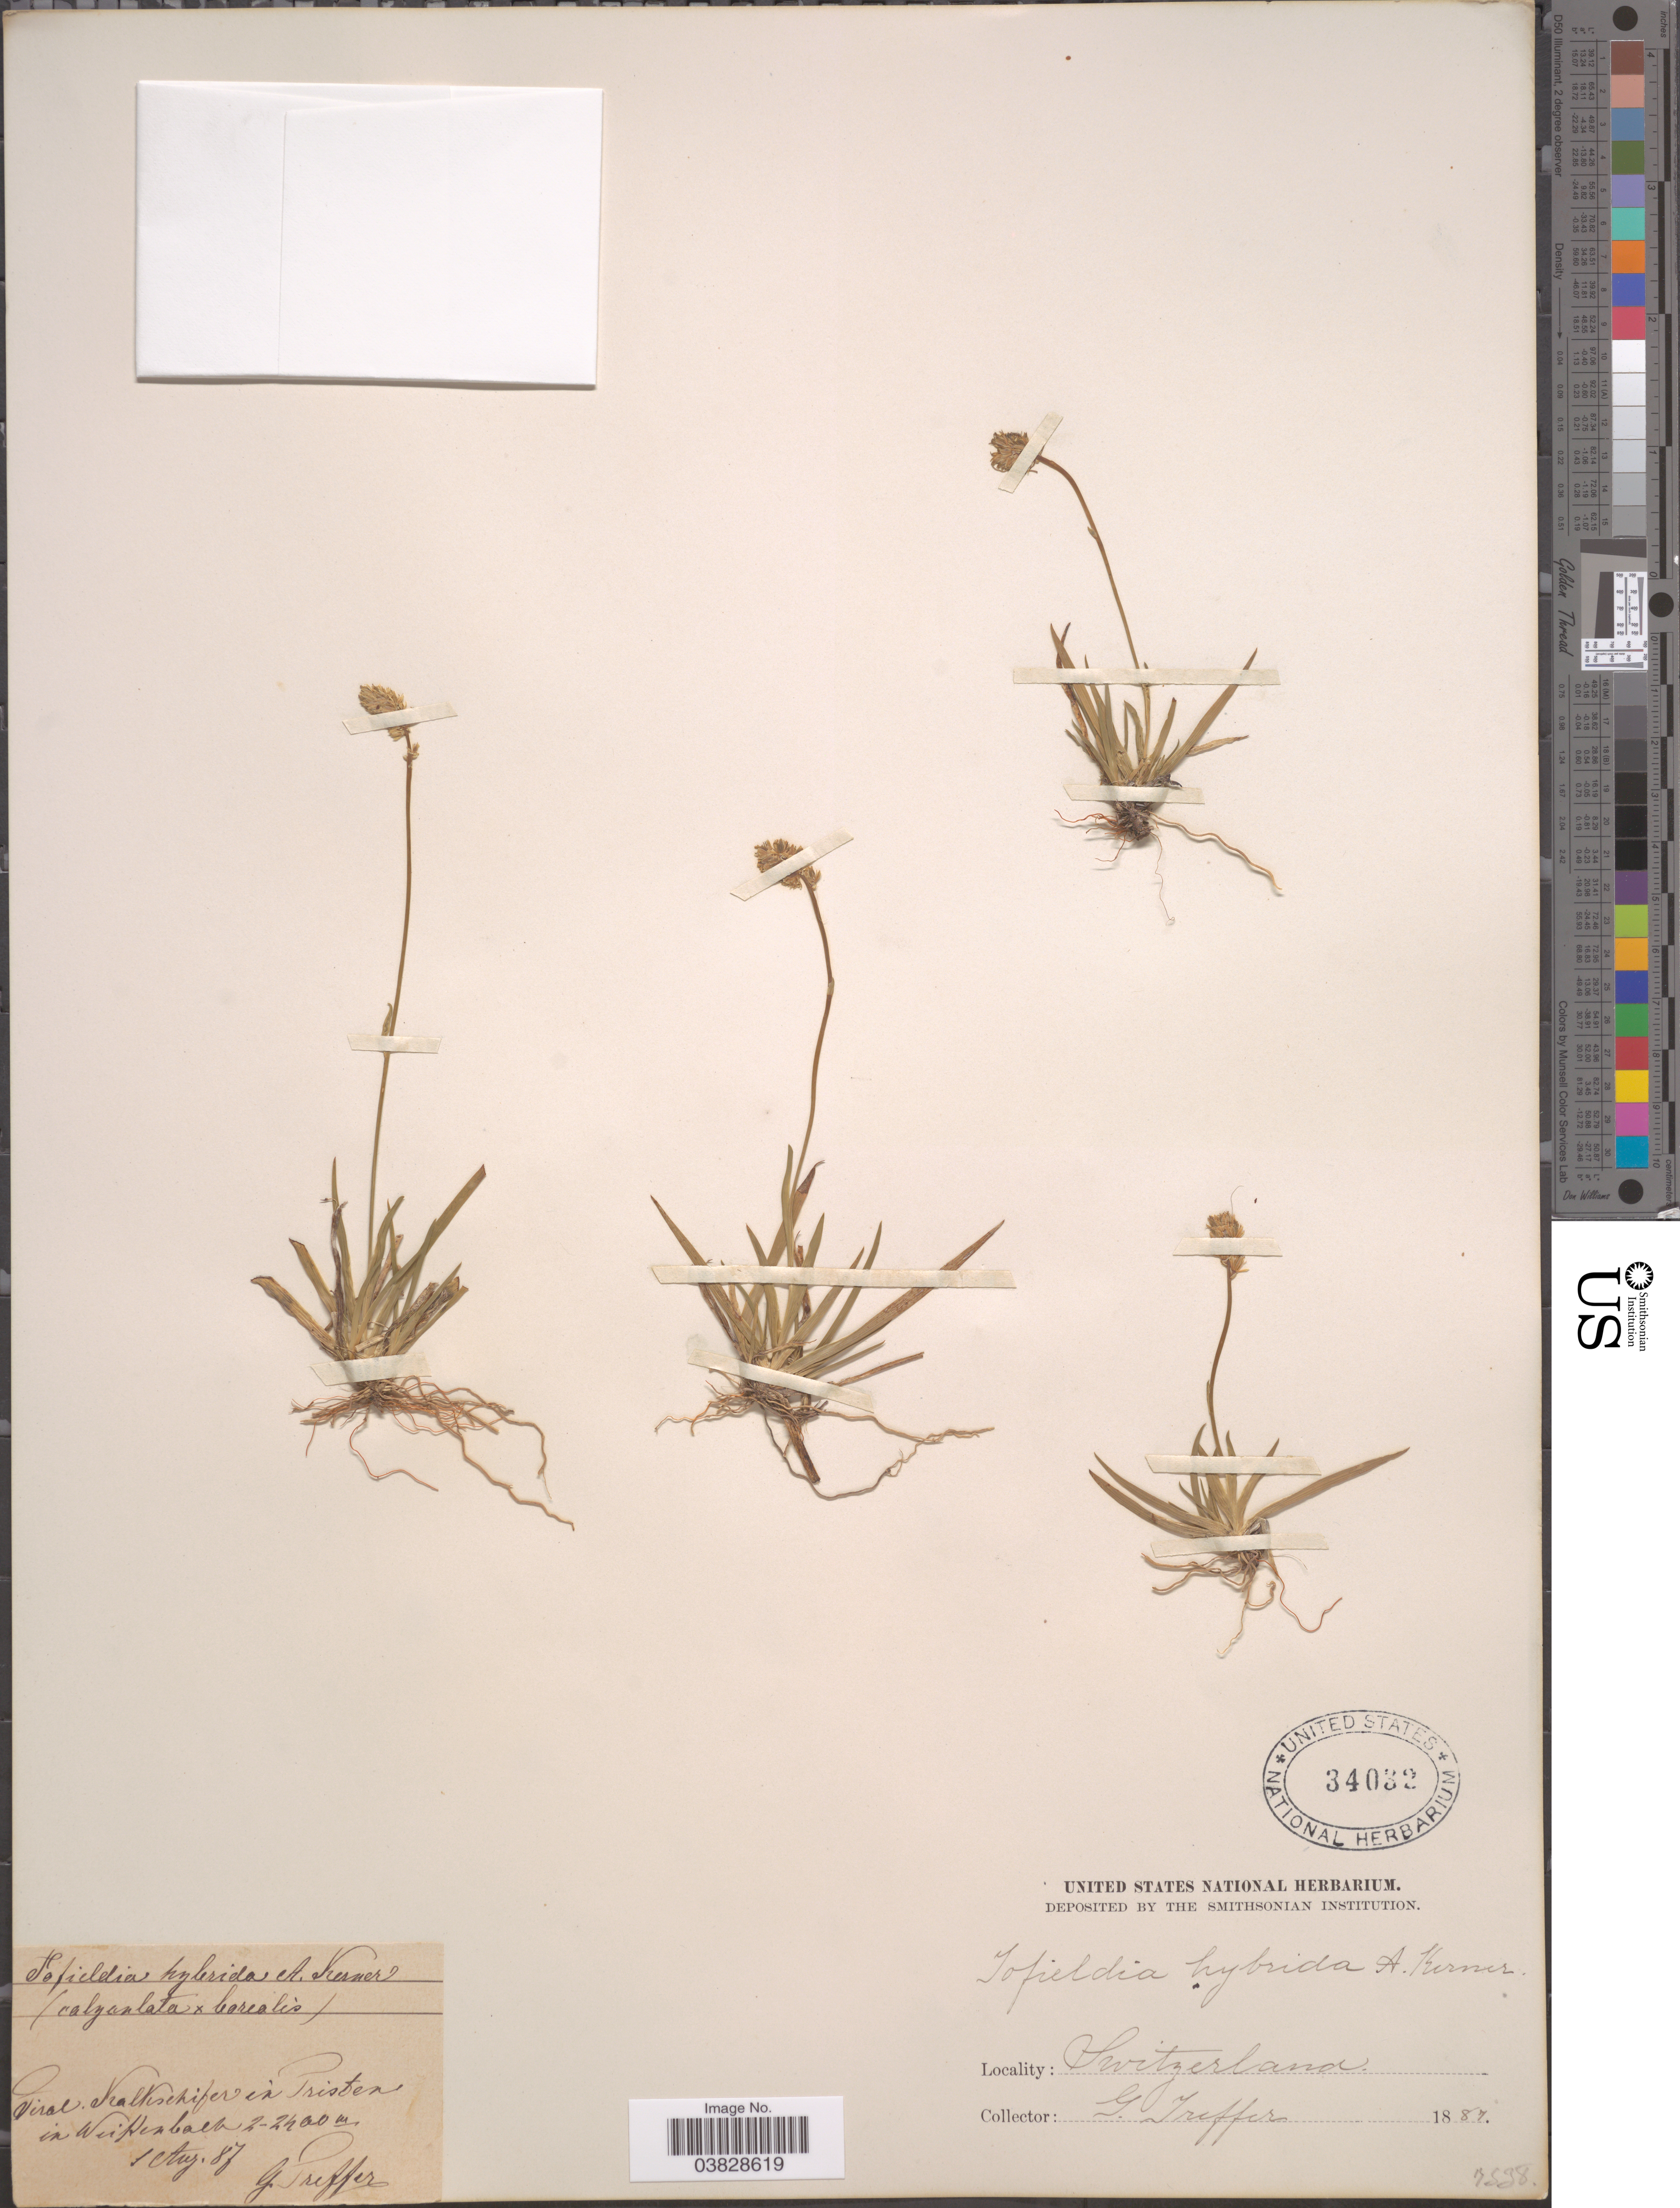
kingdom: Plantae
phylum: Tracheophyta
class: Liliopsida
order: Alismatales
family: Tofieldiaceae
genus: Tofieldia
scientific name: Tofieldia x hybrida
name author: A. Kern. ex Asch. & Graebn.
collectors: G. Treffer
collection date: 1887-08-01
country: Austria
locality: Pirol. Kalkschifer in Pristen in Weikenbach.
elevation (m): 2000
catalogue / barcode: US 34032